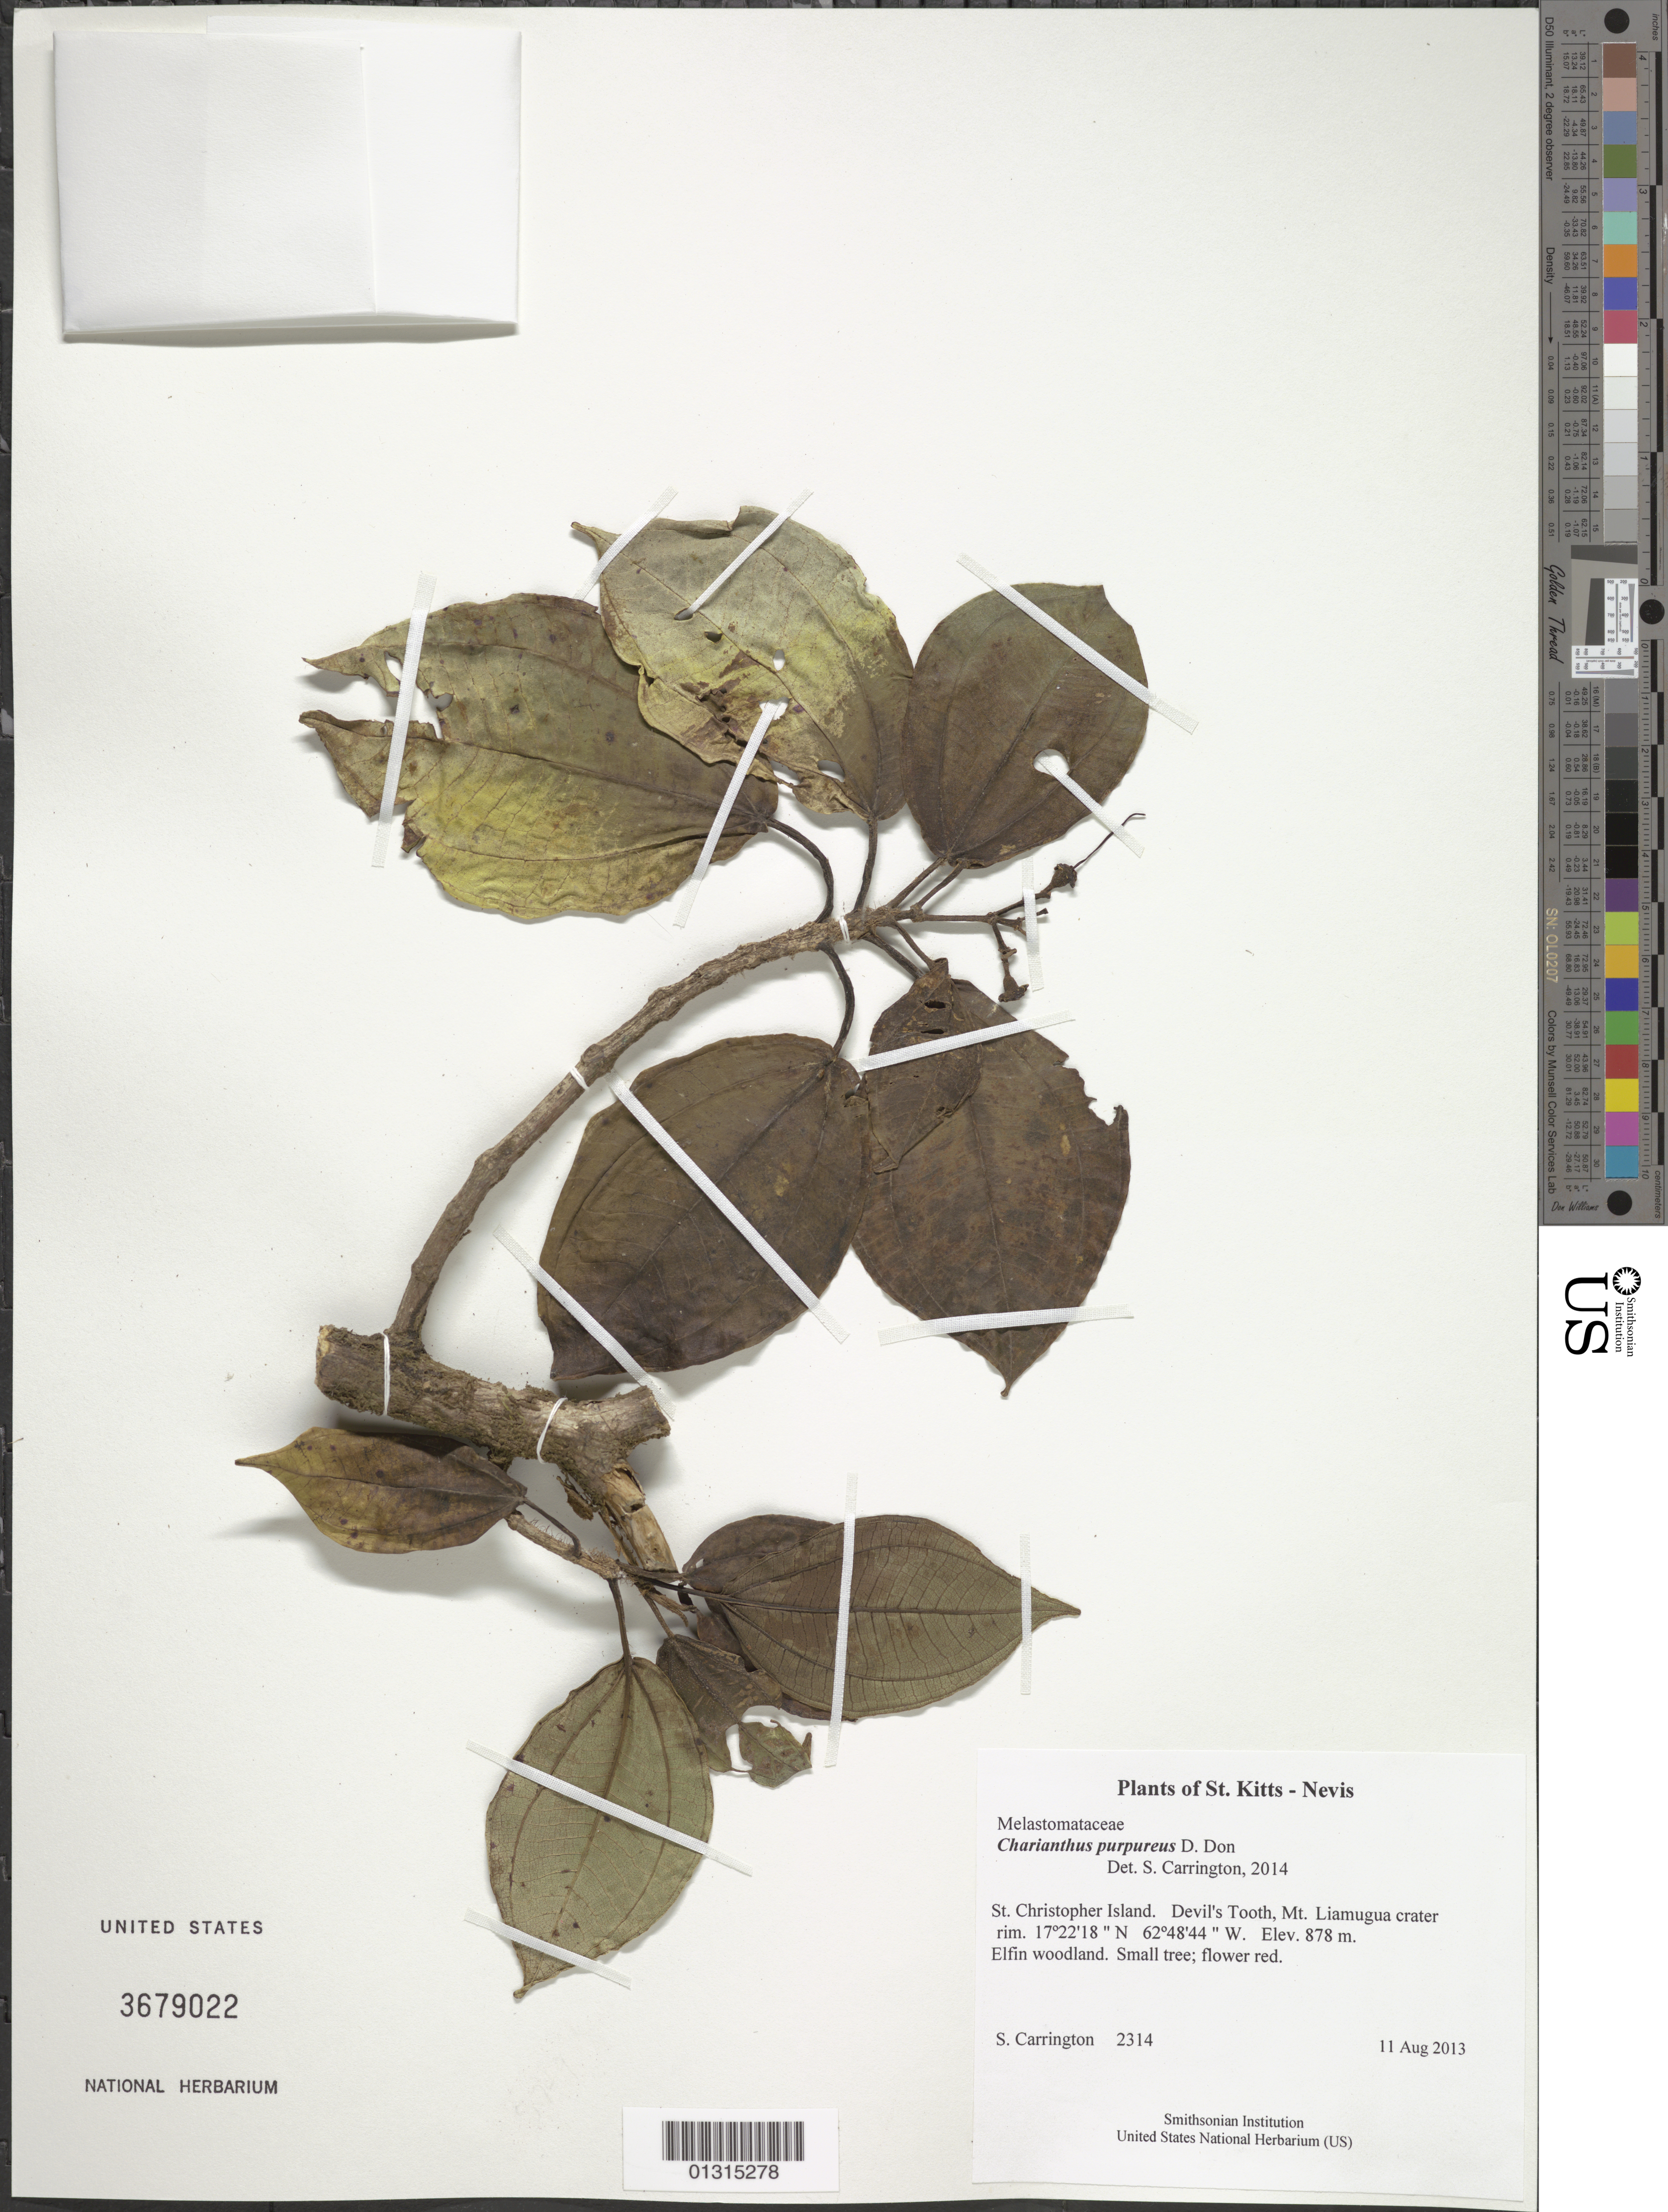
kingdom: Plantae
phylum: Tracheophyta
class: Magnoliopsida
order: Myrtales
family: Melastomataceae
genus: Charianthus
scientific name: Charianthus purpureus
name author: D. Don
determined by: Carrington, C. M. S.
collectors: C. M. S. Carrington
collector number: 2314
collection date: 2013-08-11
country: St. Christopher-Nevis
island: St. Christopher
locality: Devil's Tooth, Mt Liamugua crater rim.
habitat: Elfin woodland.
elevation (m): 878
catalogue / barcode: US 3679022